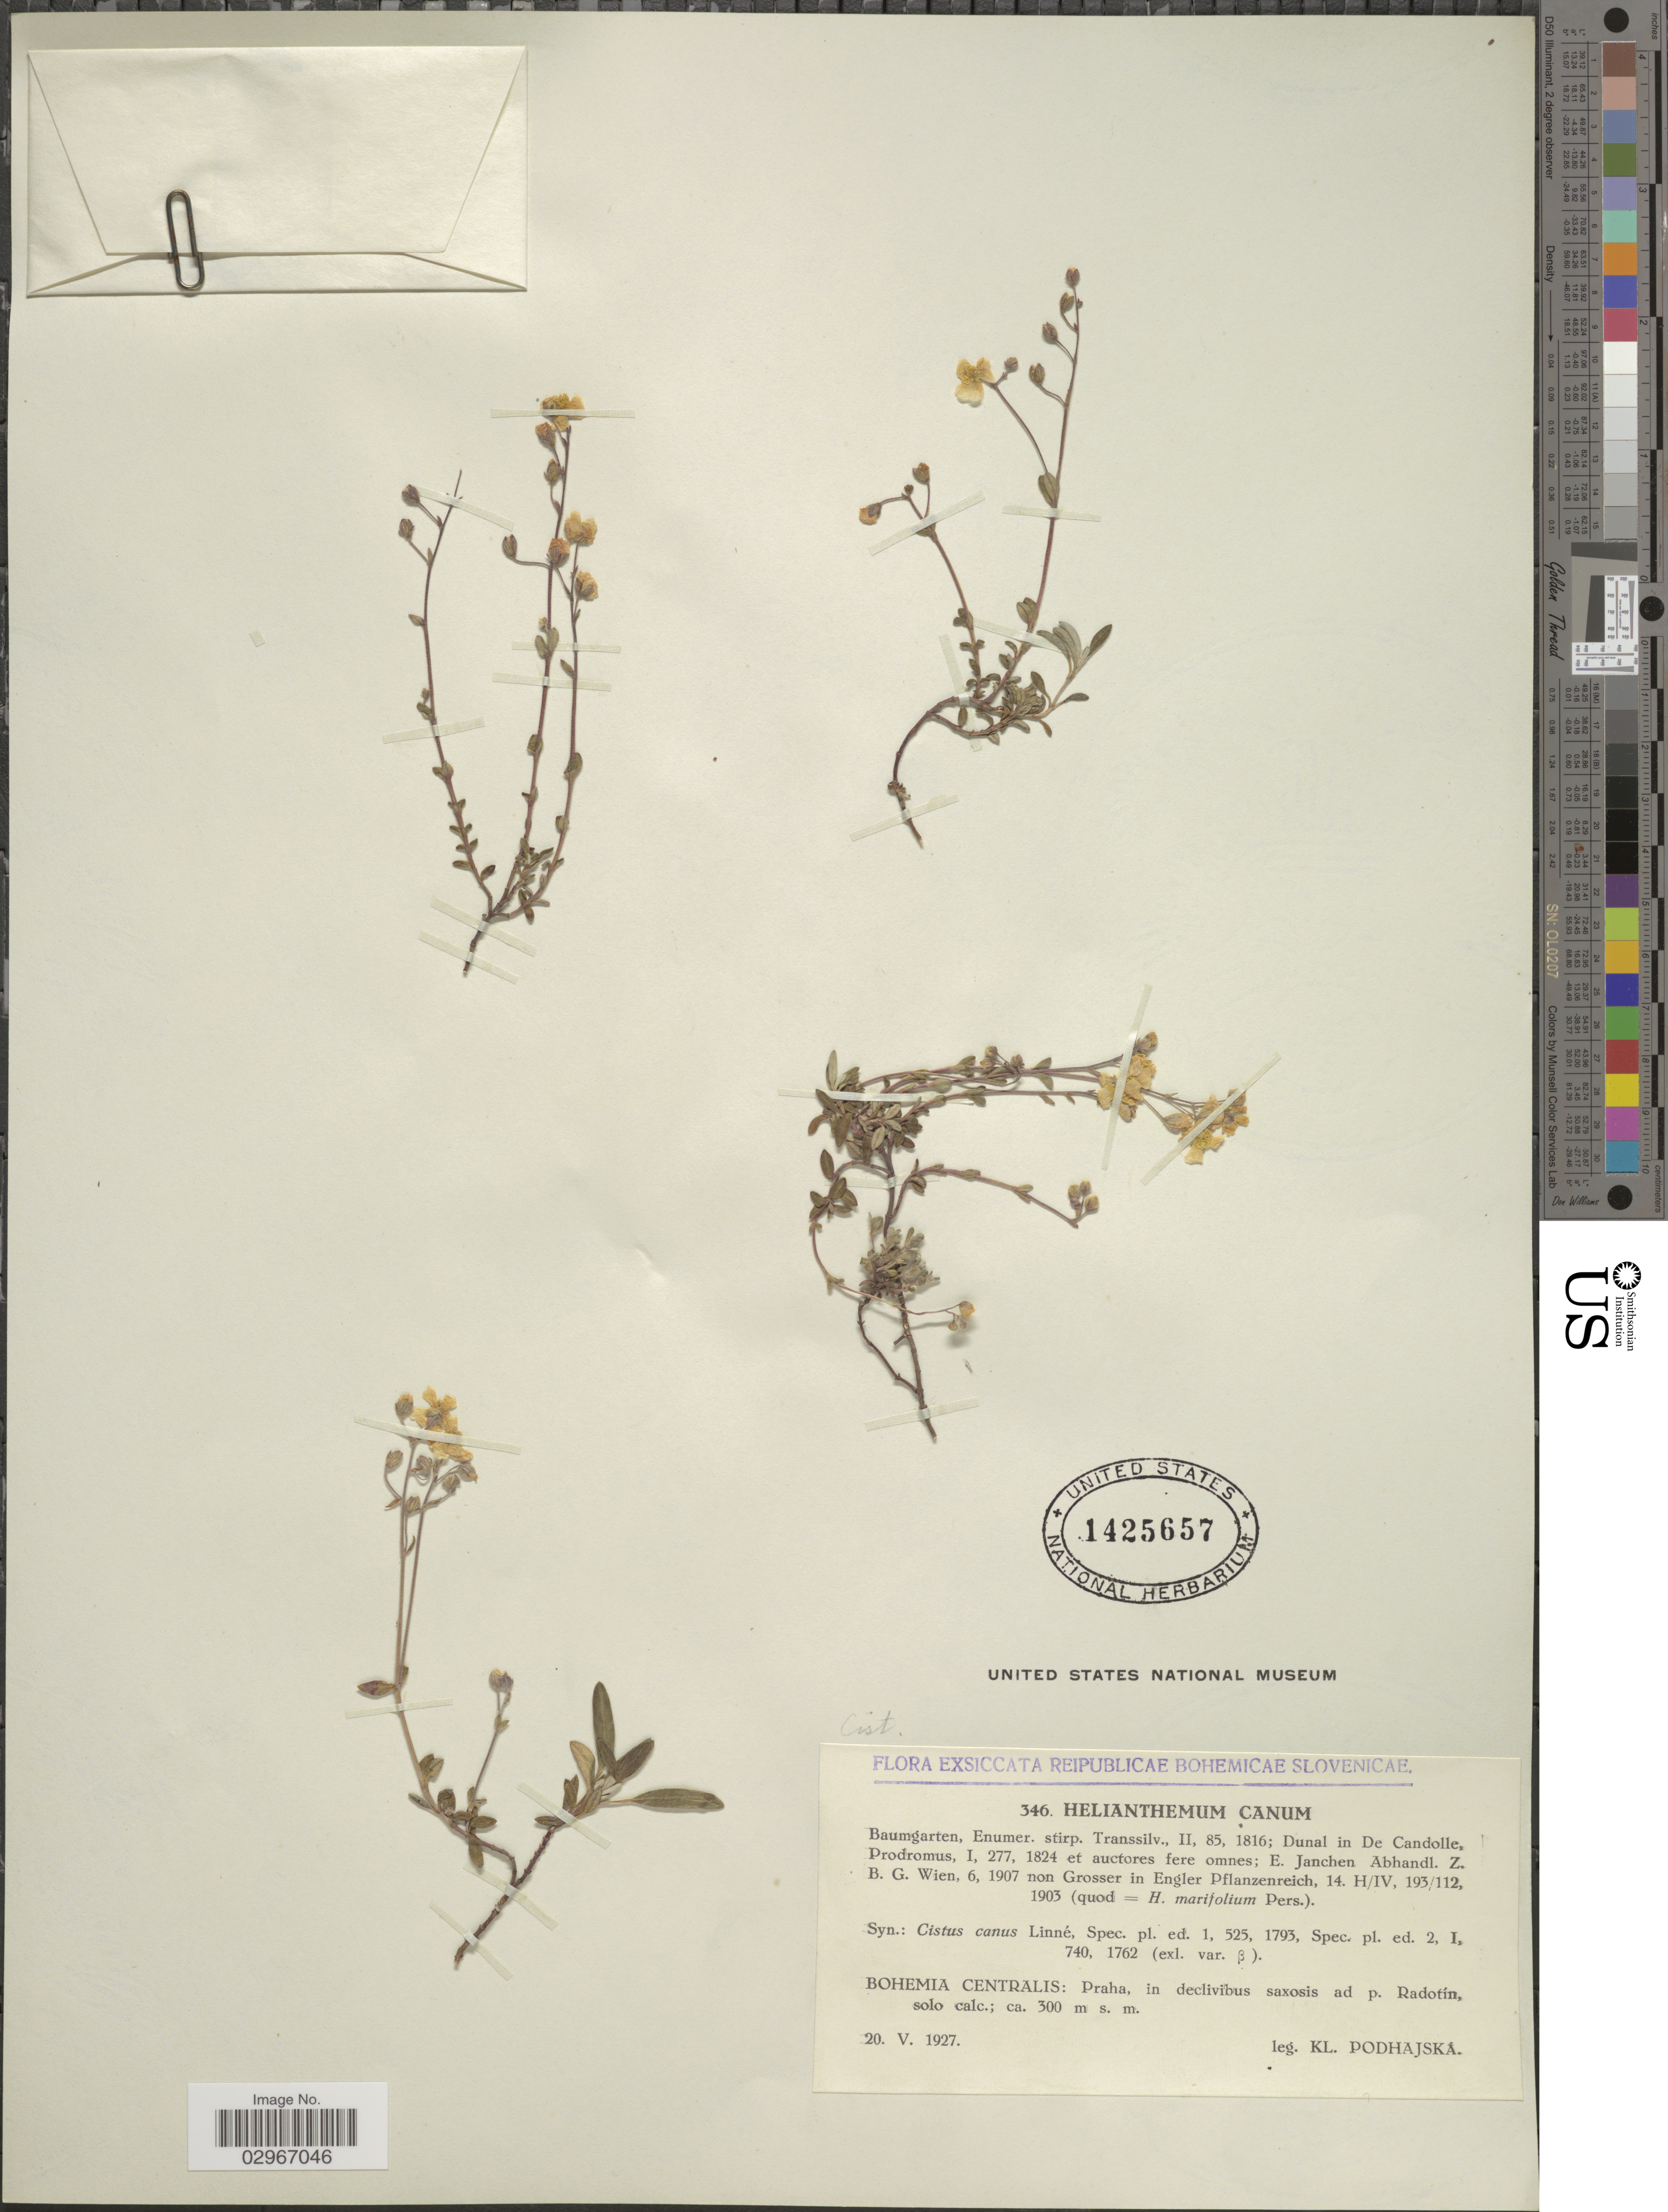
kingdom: Plantae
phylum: Tracheophyta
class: Magnoliopsida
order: Malvales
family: Cistaceae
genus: Helianthemum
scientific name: Helianthemum canum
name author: (L.) Hornem.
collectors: K. Podhajska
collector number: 346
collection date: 1927-05-20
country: Czechia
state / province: Central Bohemian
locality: Bohemia Centralis; Praha, in declivibus saxosis ad p. Radotín, solo calc.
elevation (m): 300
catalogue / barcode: US 1425657